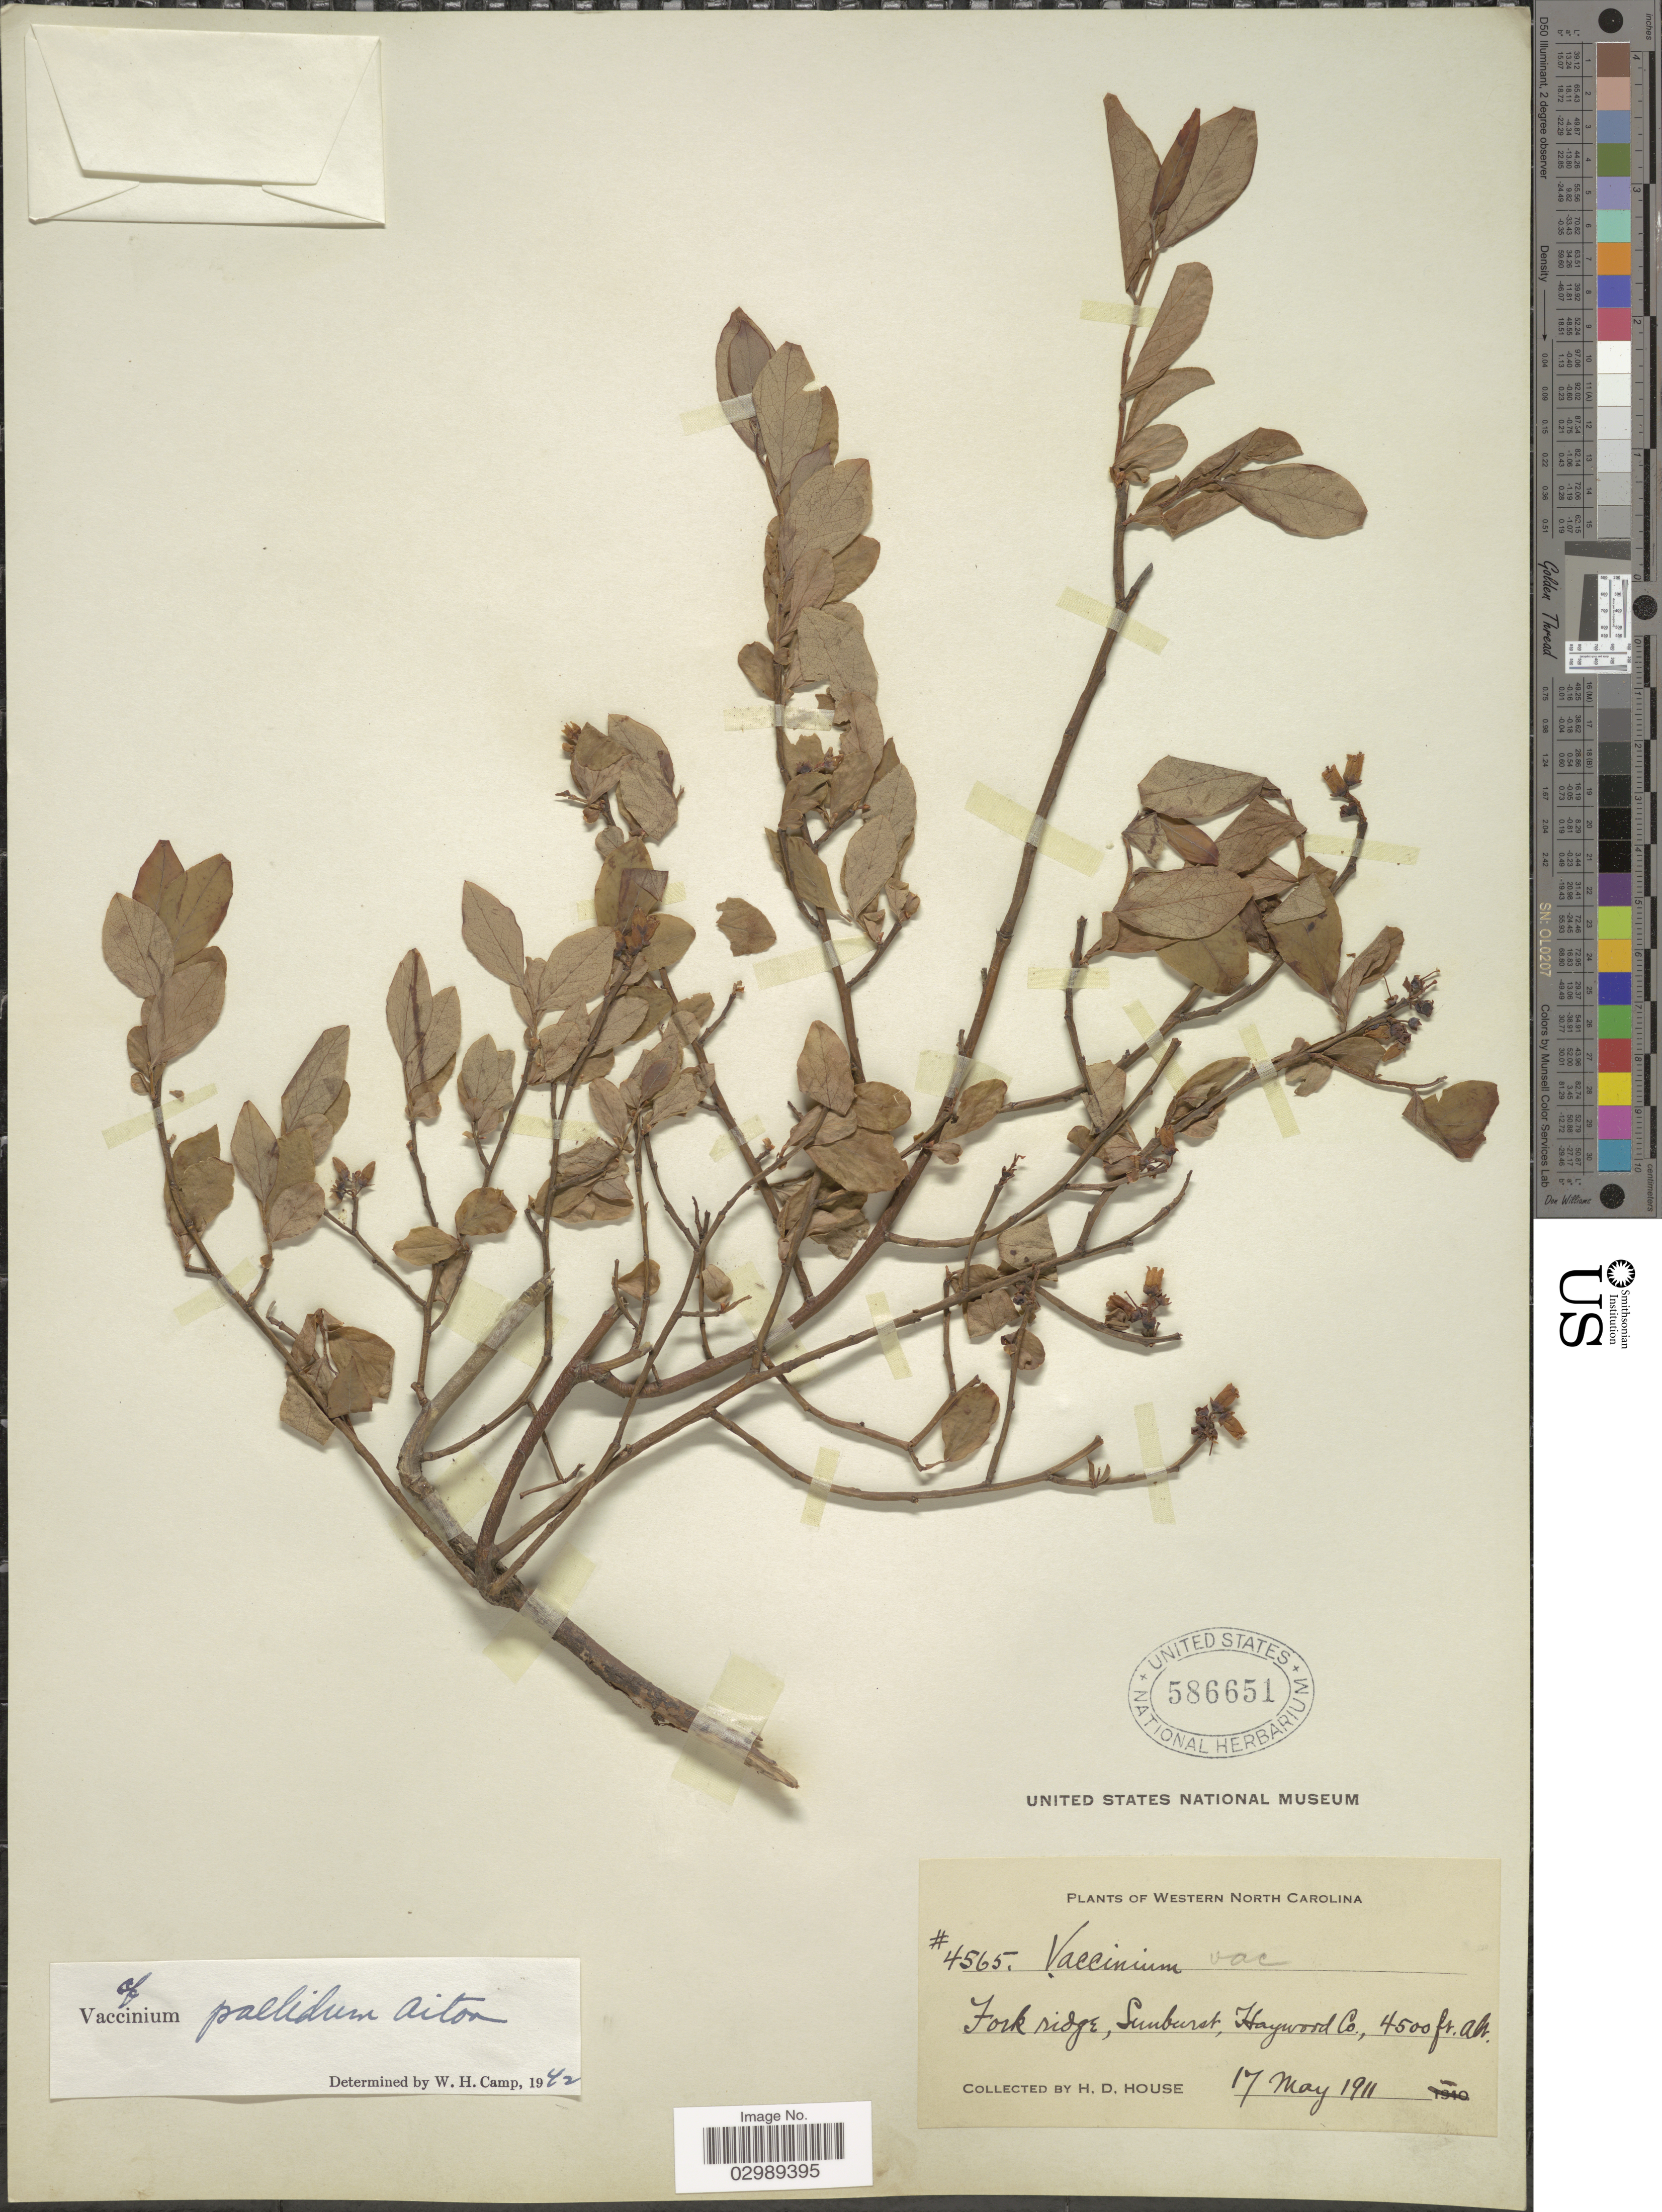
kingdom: Plantae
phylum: Tracheophyta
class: Magnoliopsida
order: Ericales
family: Ericaceae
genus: Vaccinium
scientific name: Vaccinium pallidum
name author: Aiton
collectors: H. D. House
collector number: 4565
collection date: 1911-05-17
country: United States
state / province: North Carolina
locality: Western North Carolina, Fork Ridge, Sunburst, Haywood Co.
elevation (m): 1372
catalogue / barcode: US 586651